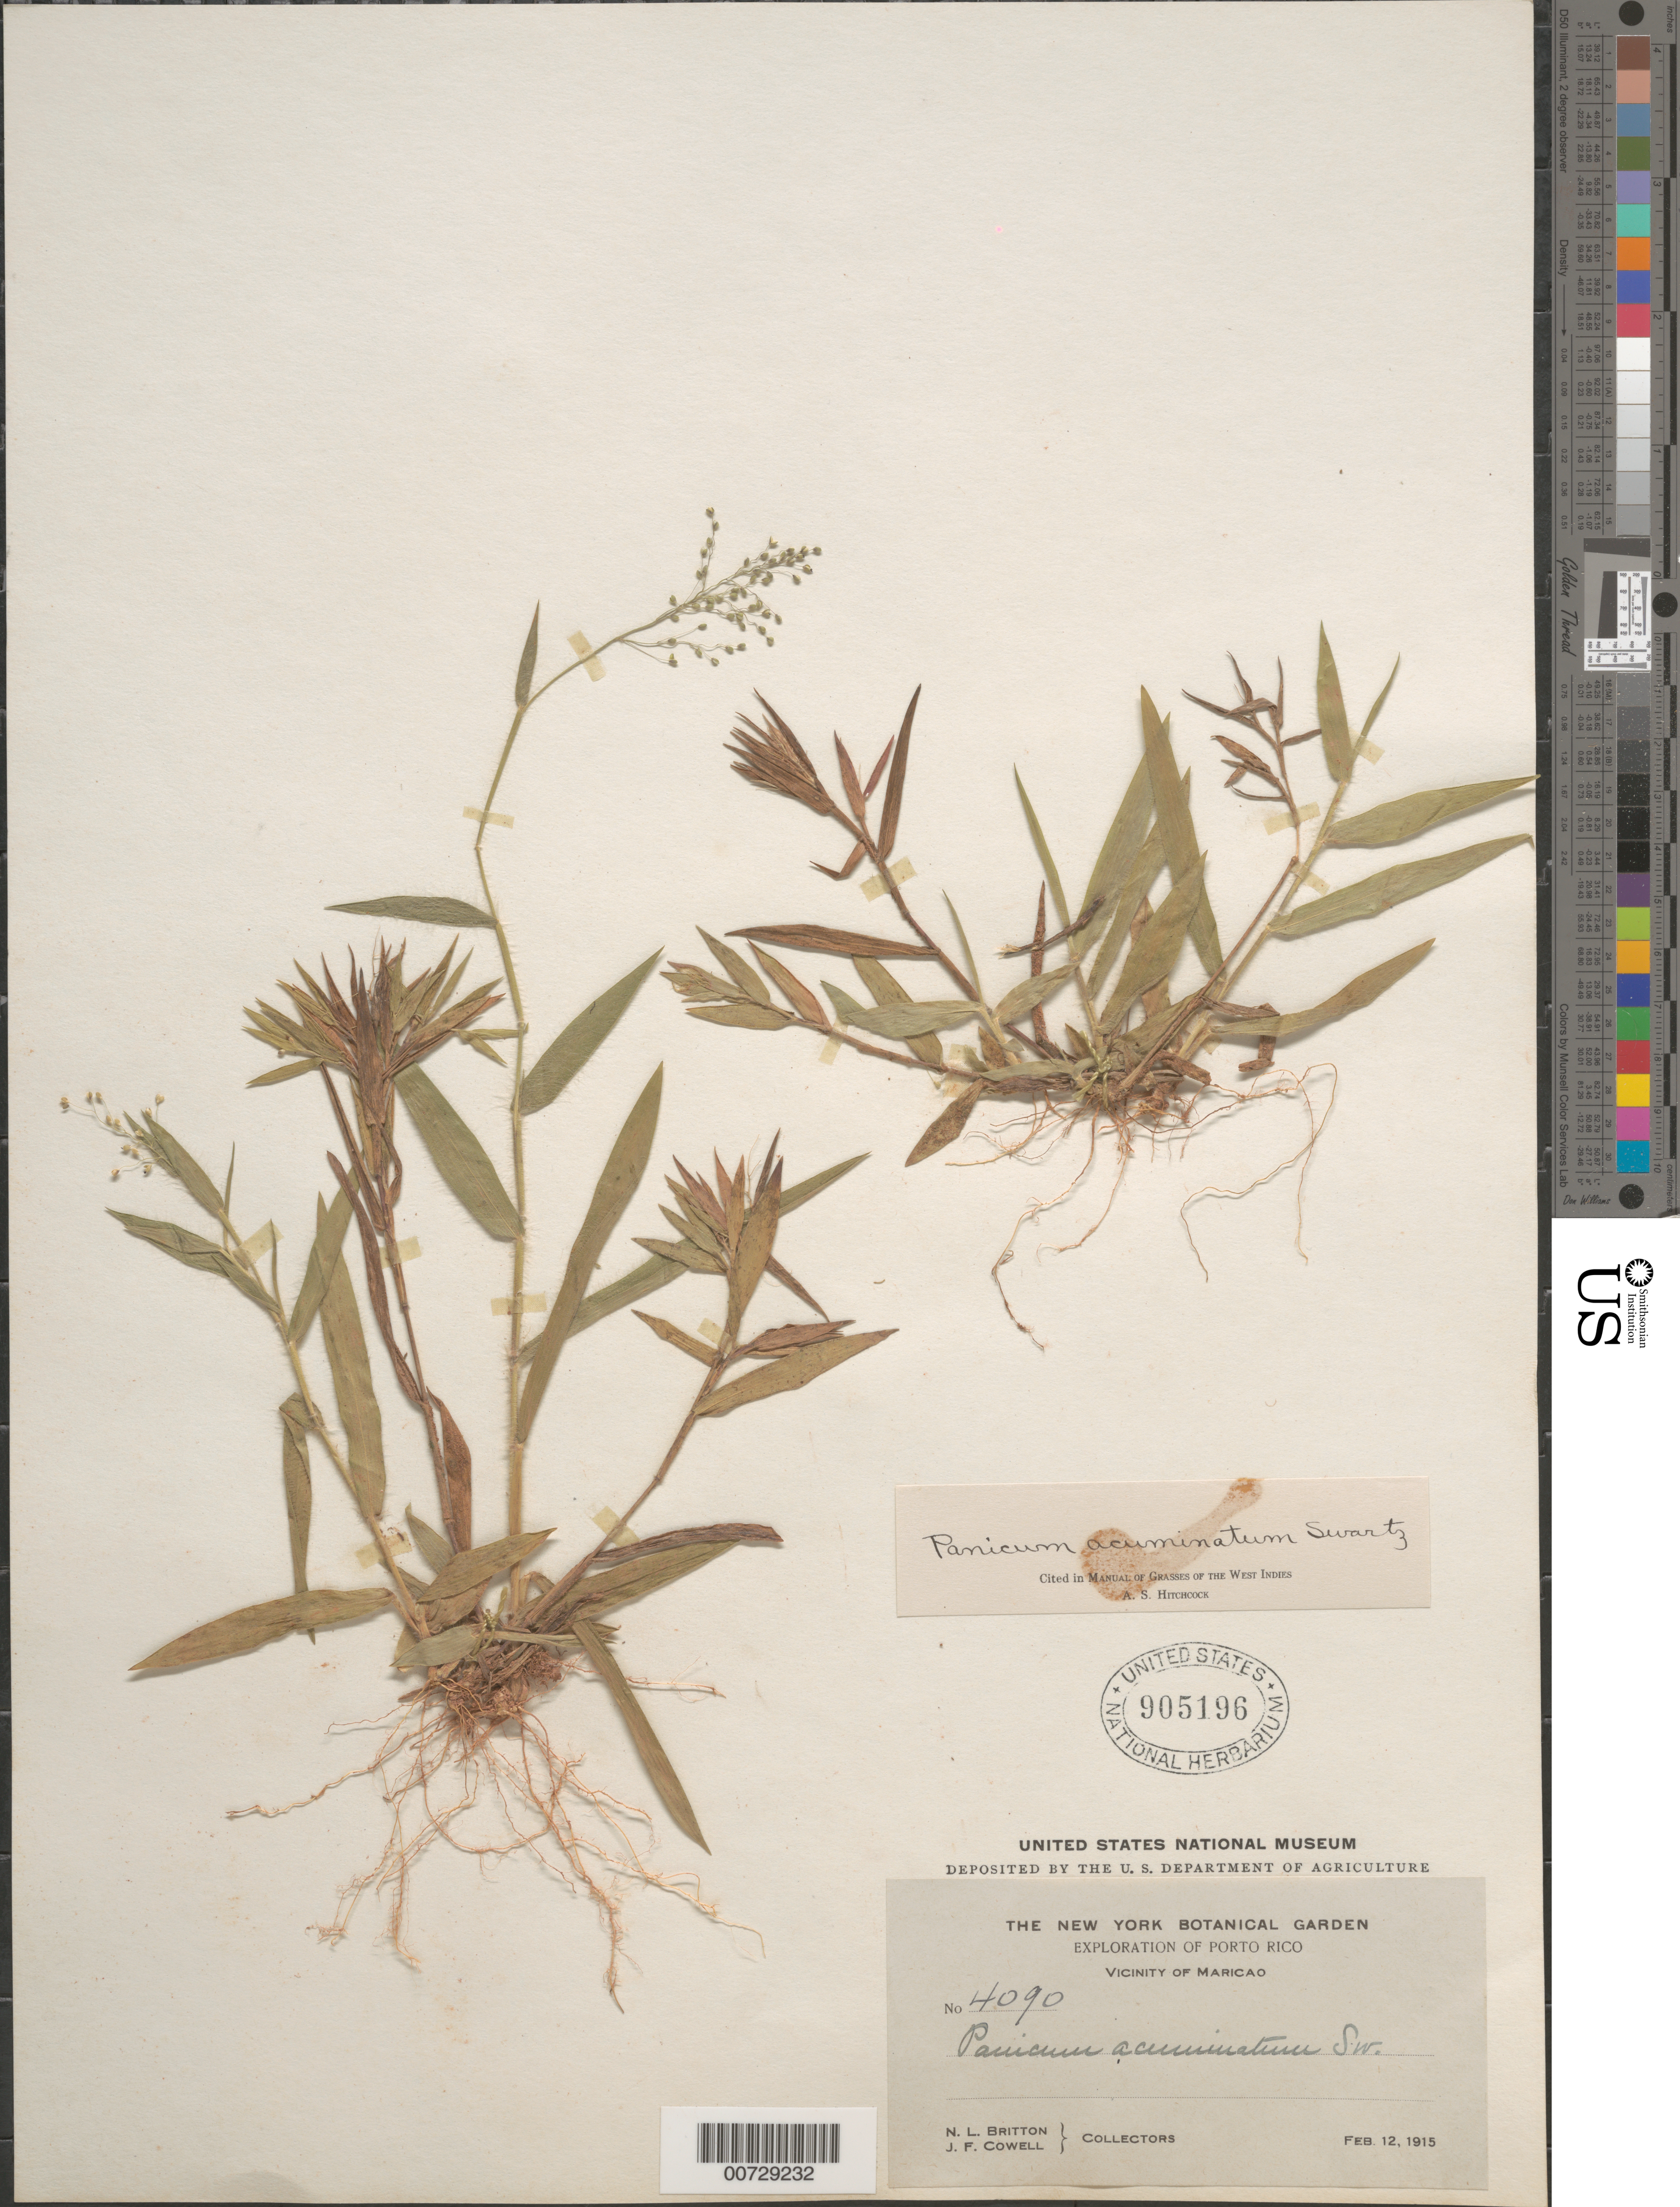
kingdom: Plantae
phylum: Tracheophyta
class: Liliopsida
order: Poales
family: Poaceae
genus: Dichanthelium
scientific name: Dichanthelium acuminatum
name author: (Sw.) Gould & C.A. Clark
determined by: Hitchcock, Albert S.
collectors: N. Britton & J. F. Cowell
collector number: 4090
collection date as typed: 12 Feb 1915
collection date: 1915-02-12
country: Puerto Rico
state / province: Maricao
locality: Maricao, vic of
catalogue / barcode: US 905196